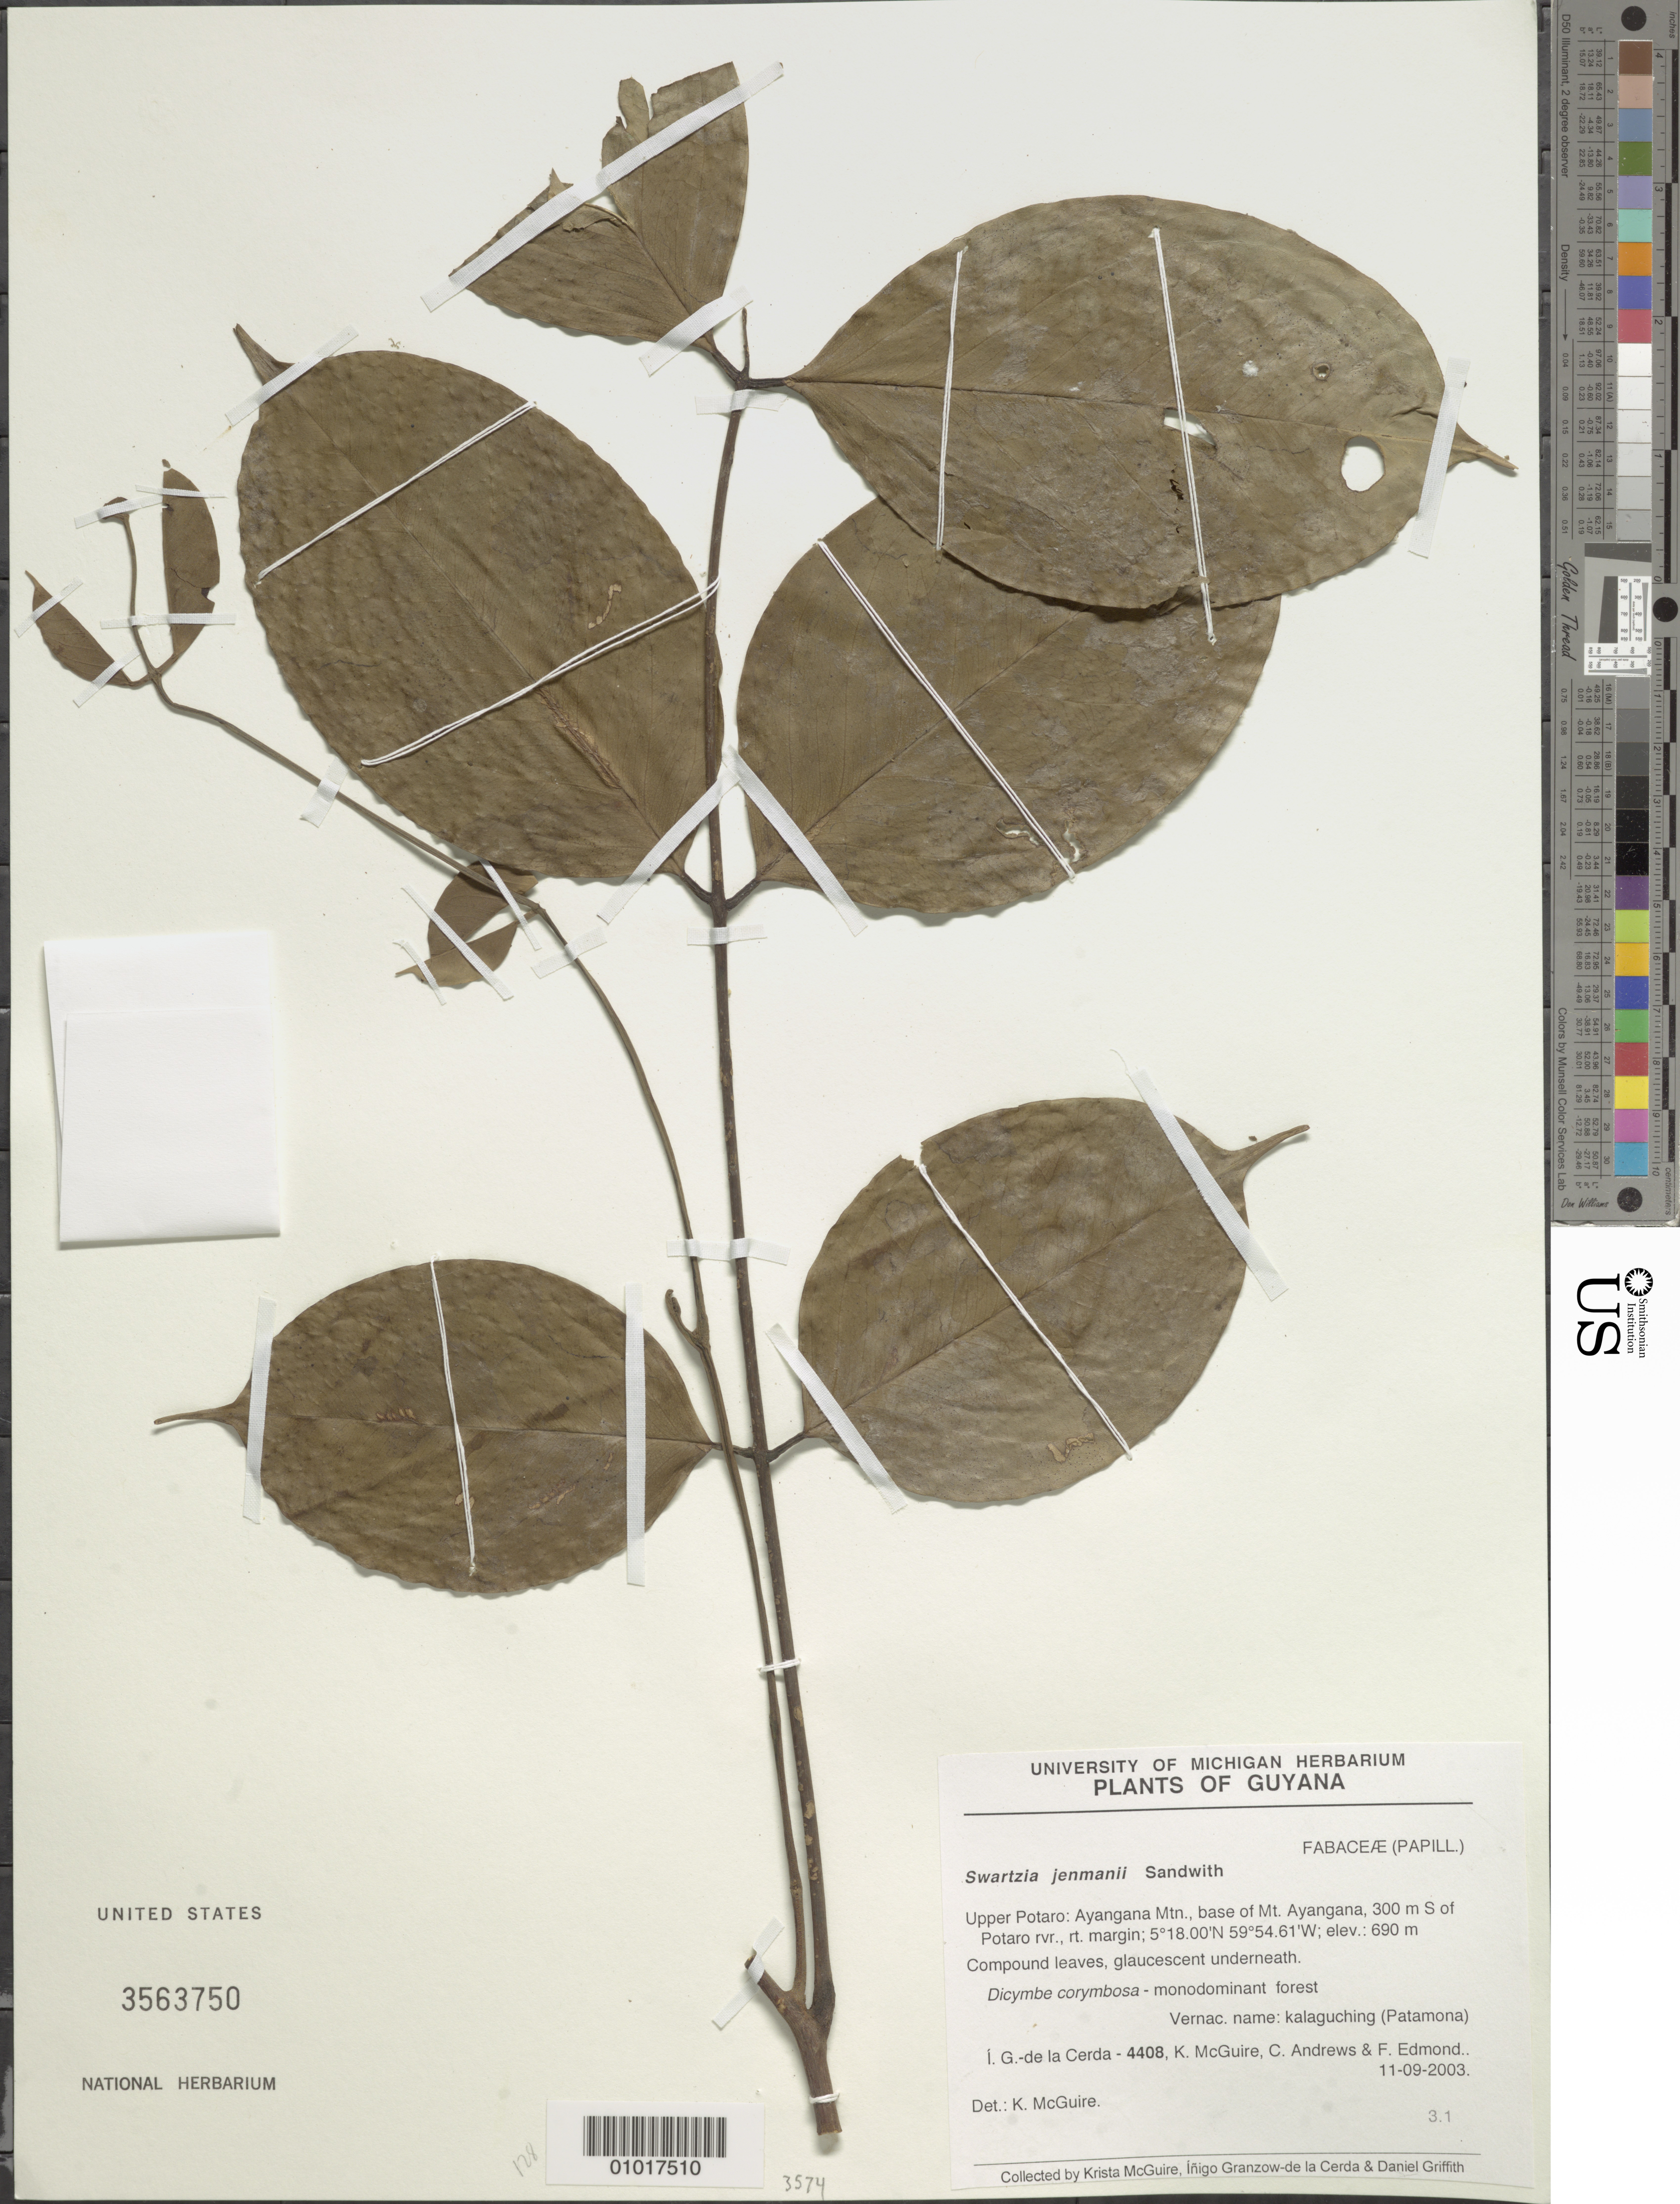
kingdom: Plantae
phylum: Tracheophyta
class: Magnoliopsida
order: Fabales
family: Fabaceae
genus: Swartzia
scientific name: Swartzia jenmanii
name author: Sandwith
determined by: McGuire, K.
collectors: I. de la Cerda, K. McGuire, C. Andrews & F. Edmond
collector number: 4408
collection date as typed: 11-Sep-03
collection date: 2003-09-11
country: Guyana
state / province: Potaro-Siparuni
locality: Upper Potaro: Ayangana Mtn., base of Mt. Ayangana, 300 m S of Potaro rvr, rt margin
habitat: (Dicymbe corymbosa- monodominant forest)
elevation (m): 690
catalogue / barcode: US 3563750